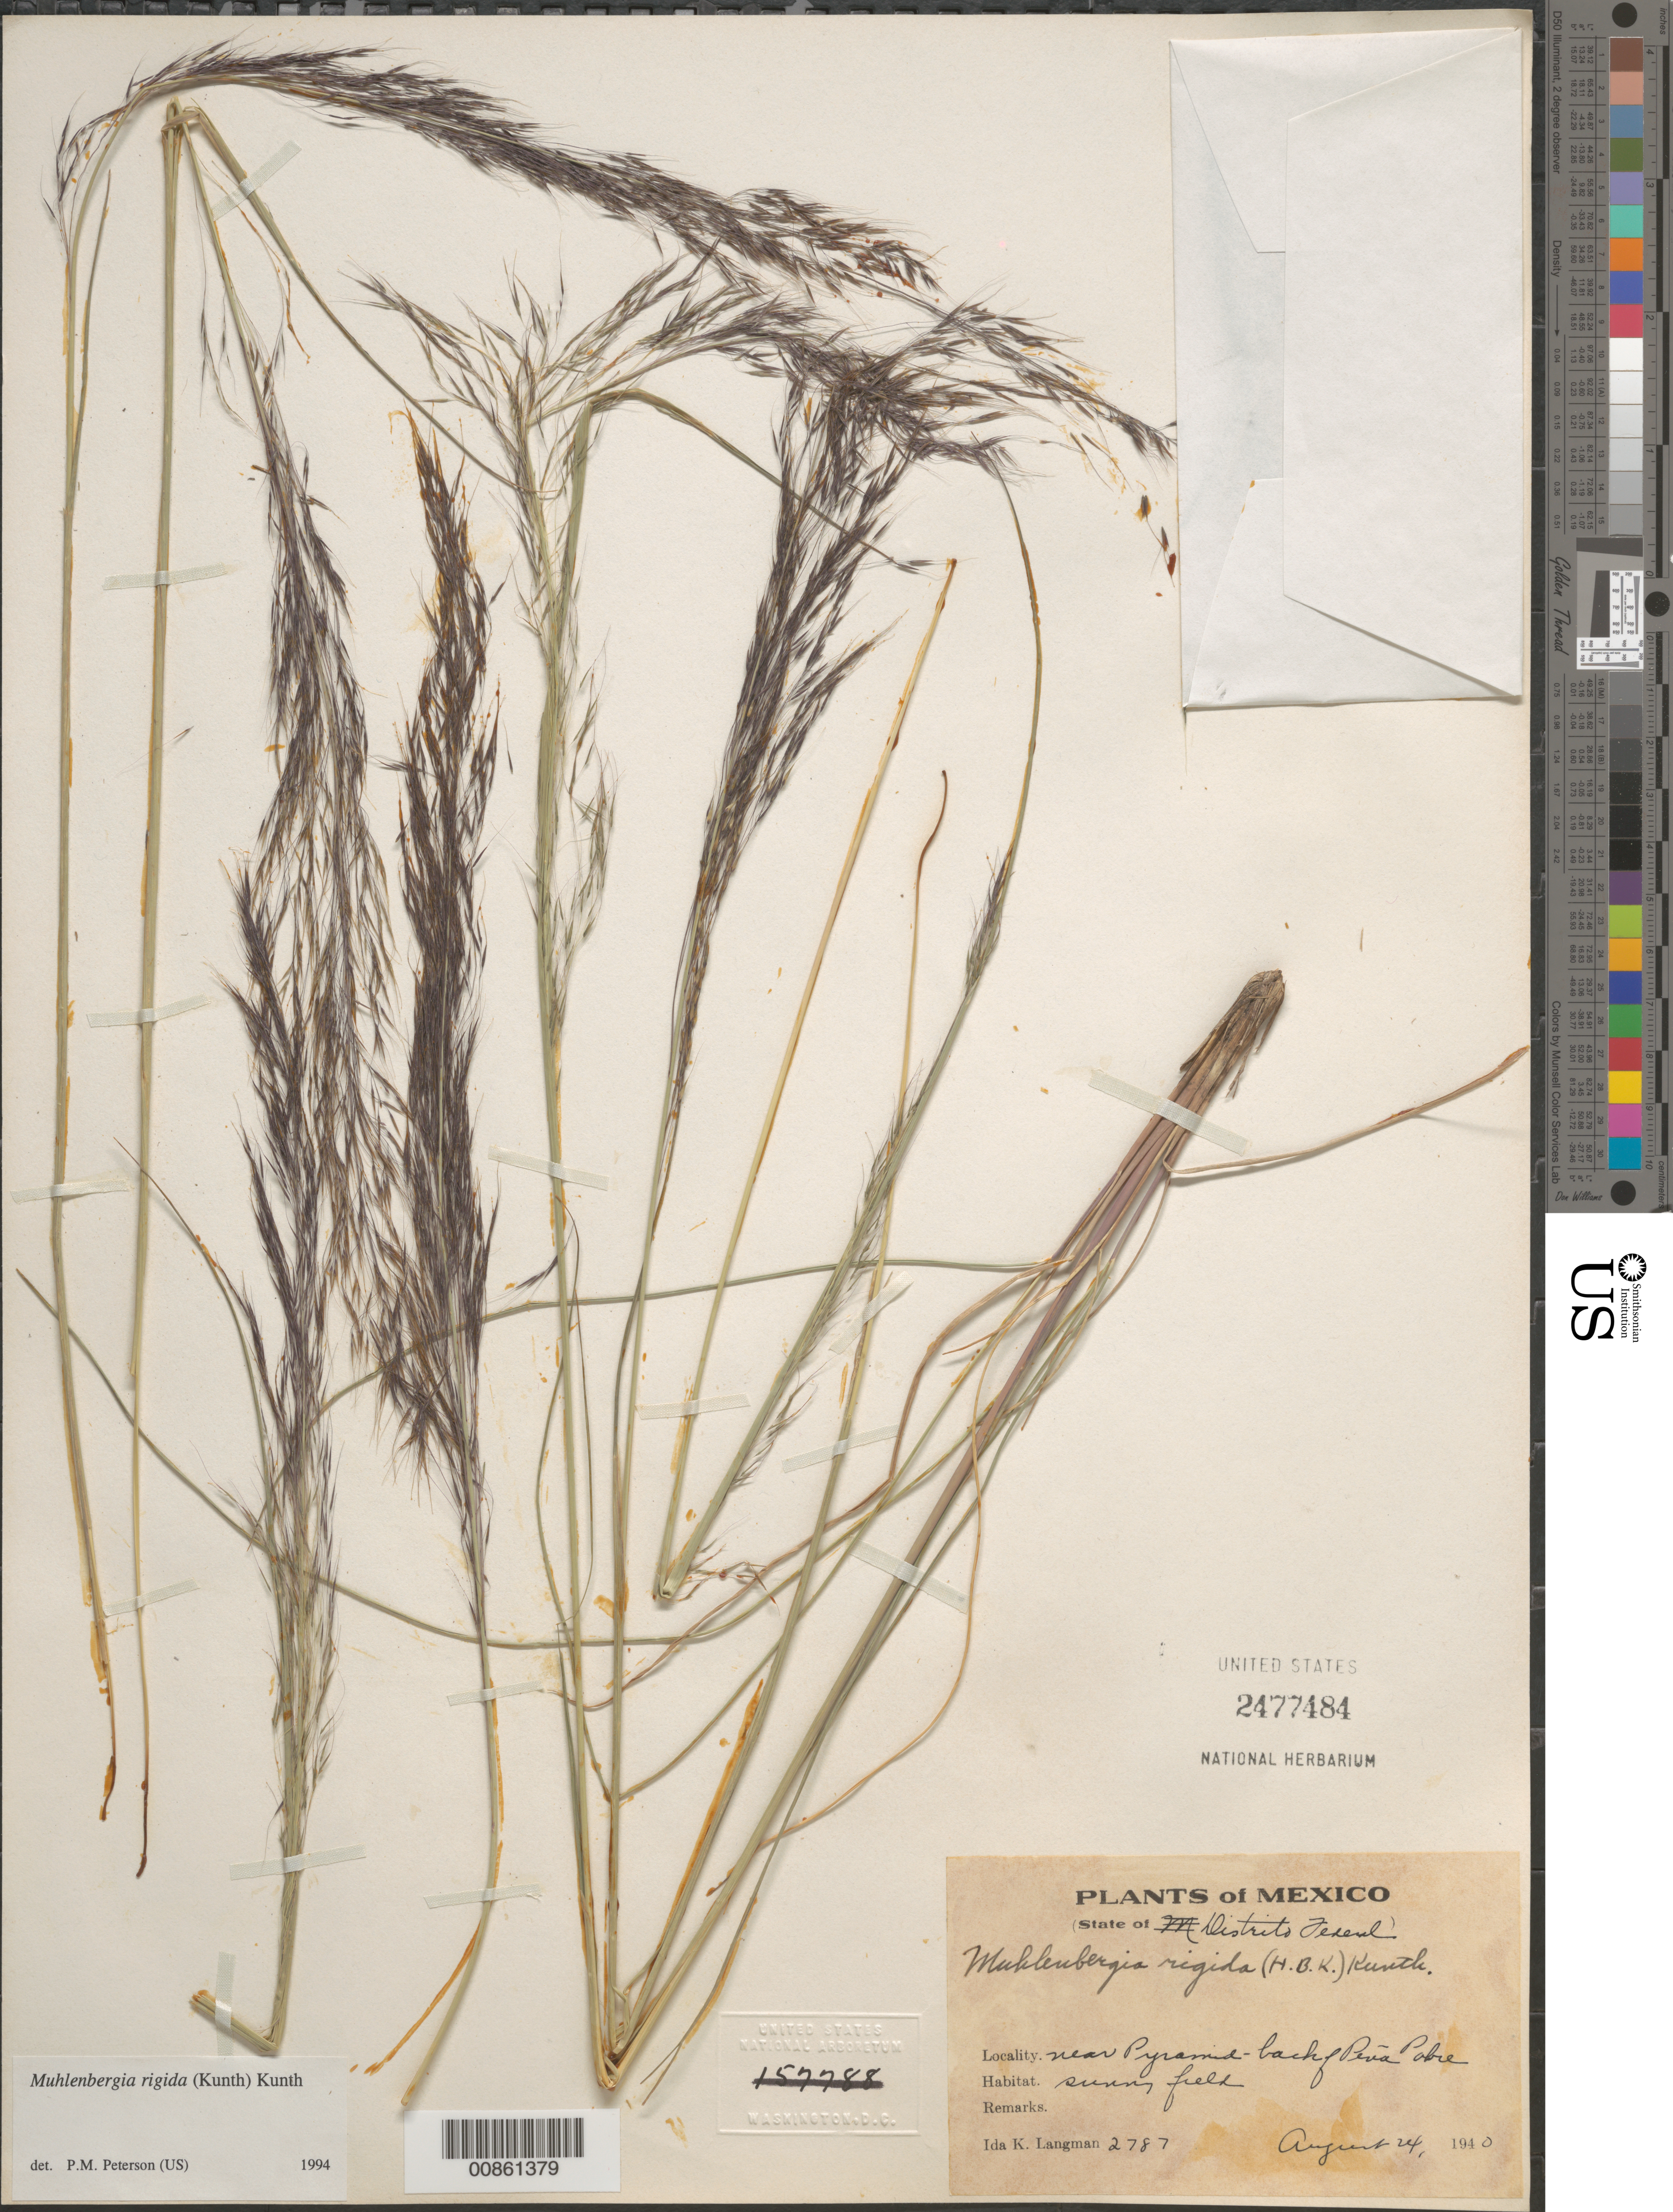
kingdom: Plantae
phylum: Tracheophyta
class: Liliopsida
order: Poales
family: Poaceae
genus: Muhlenbergia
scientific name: Muhlenbergia rigida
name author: (Kunth) Kunth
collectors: I. K. Langman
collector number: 2787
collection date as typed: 24 Aug 1940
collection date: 1940-08-24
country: Mexico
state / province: Distrito Federal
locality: Near pyramid, back of Penia Pobre, D.F.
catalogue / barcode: US 2477484